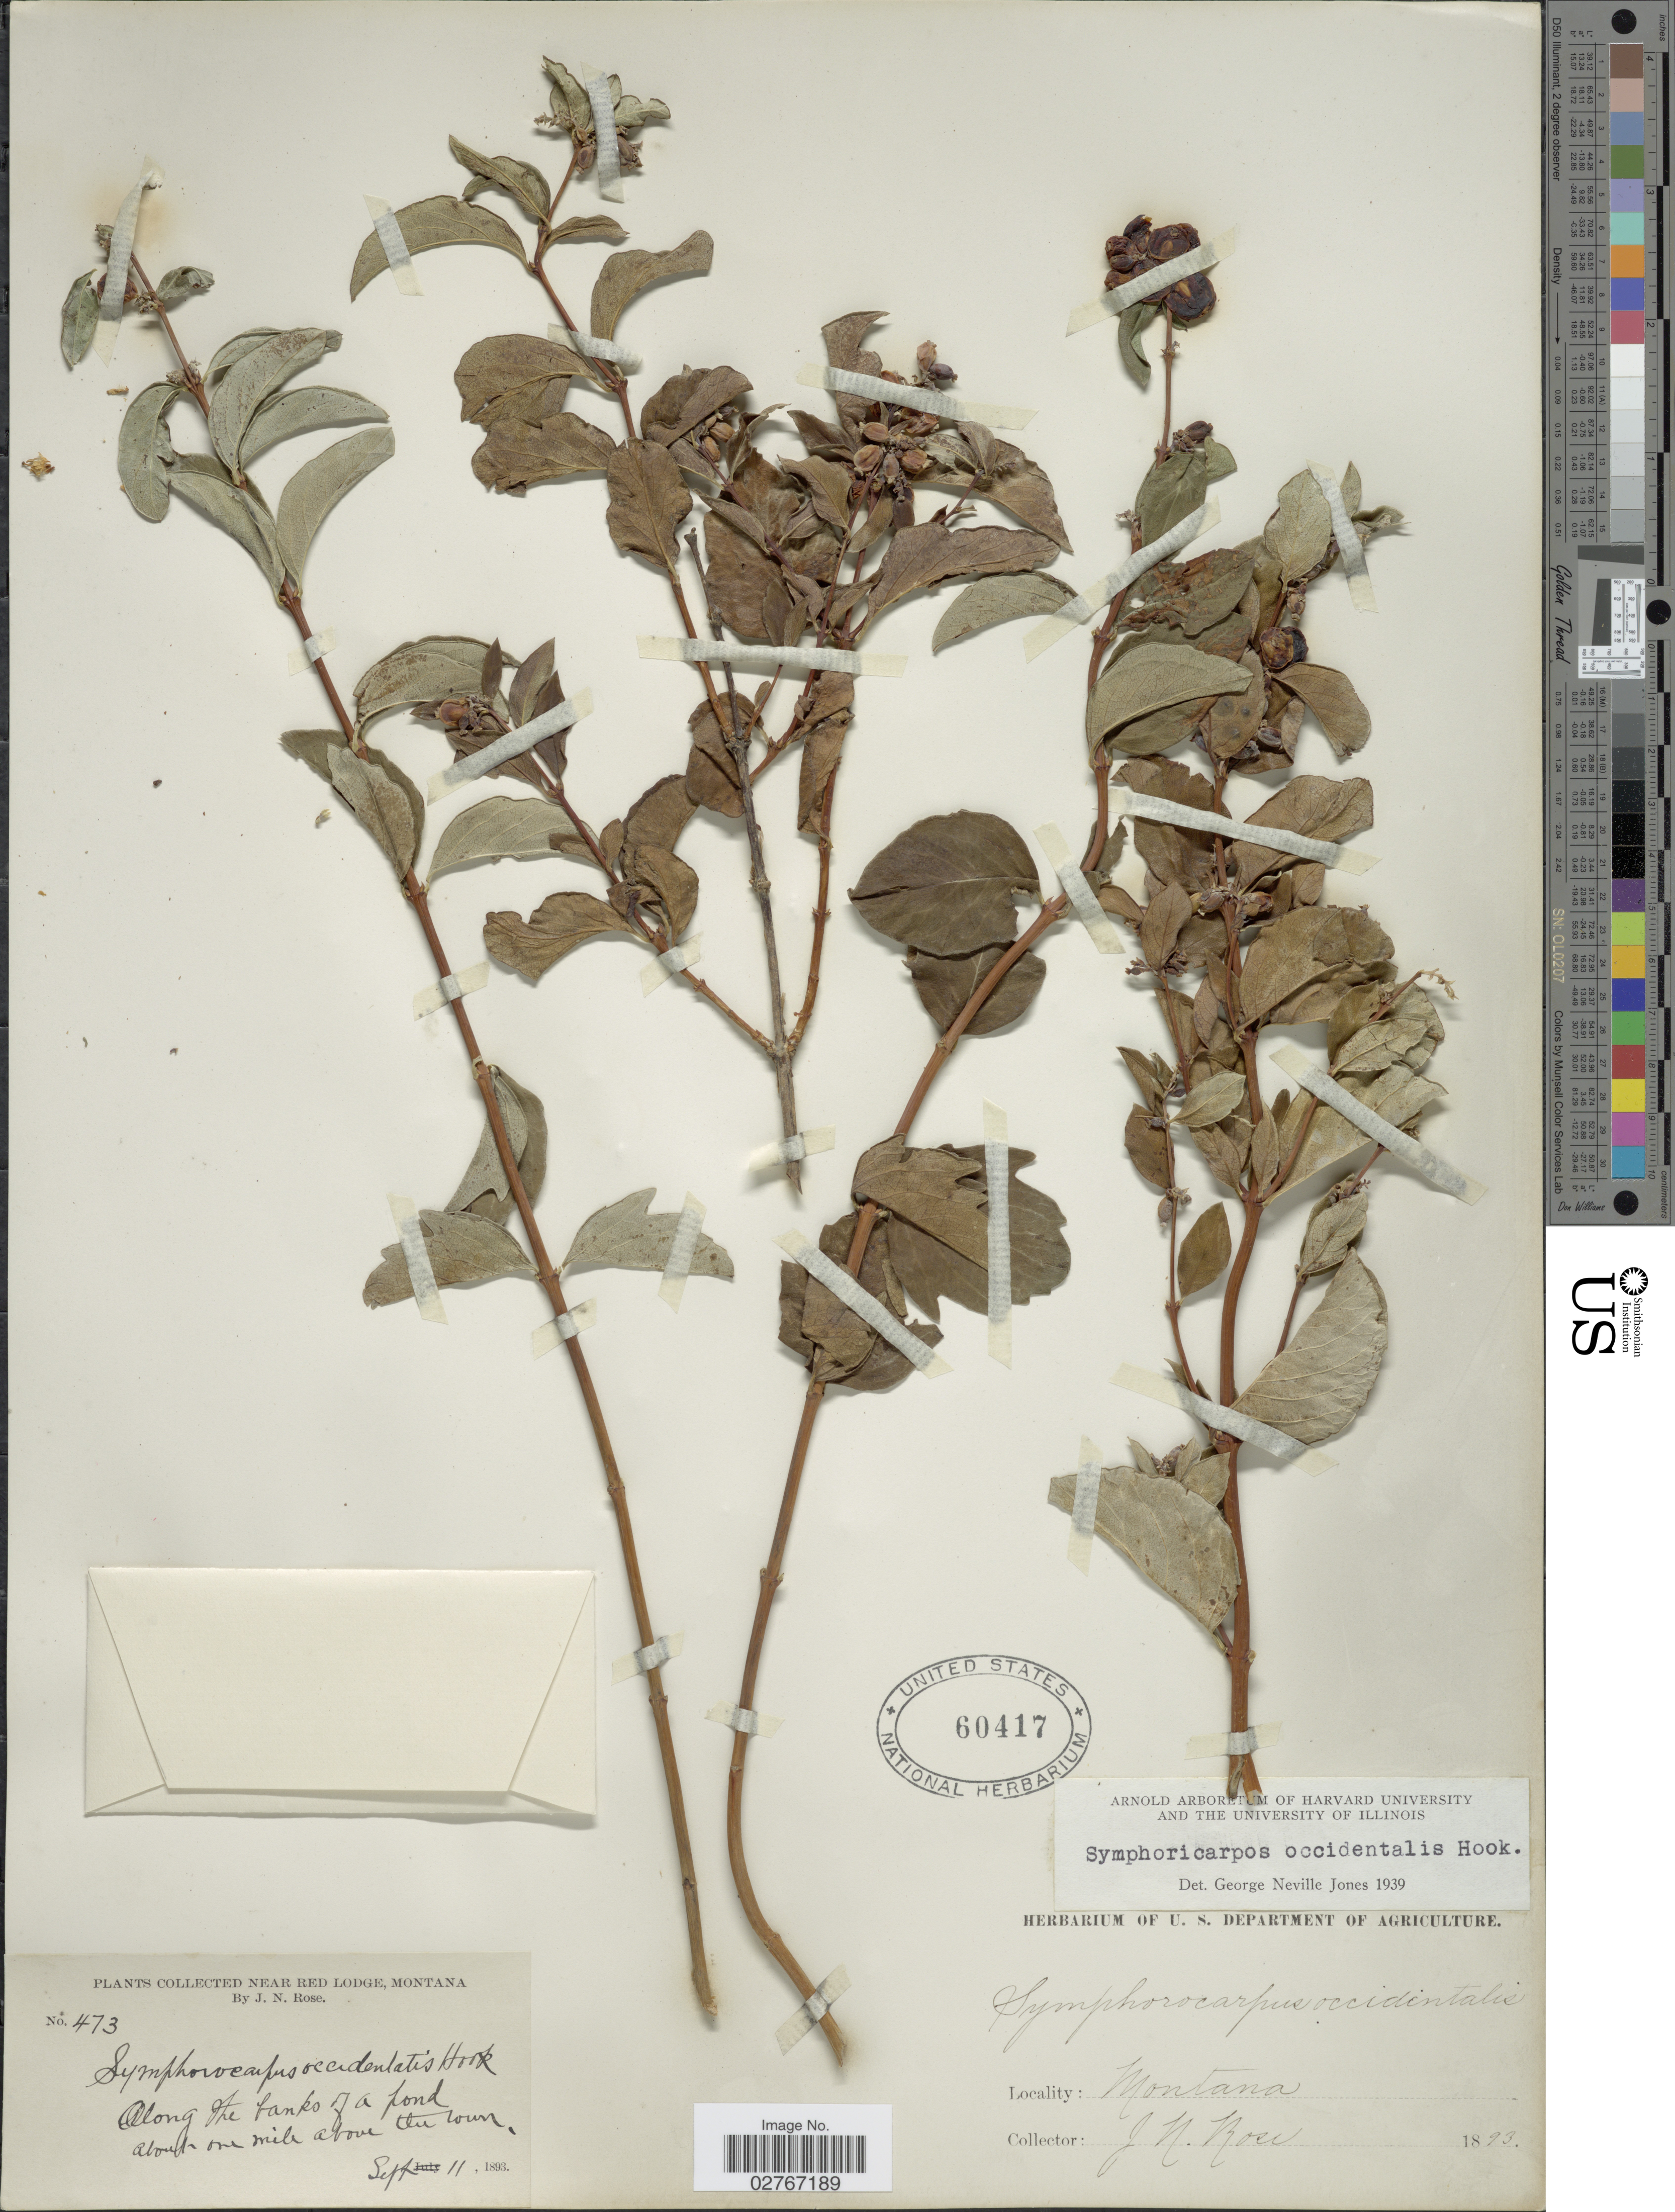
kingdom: Plantae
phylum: Tracheophyta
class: Magnoliopsida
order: Dipsacales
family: Caprifoliaceae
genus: Symphoricarpos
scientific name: Symphoricarpos occidentalis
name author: (R. Br.) Hook.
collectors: J. N. Rose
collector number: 473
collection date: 1893-09-11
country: United States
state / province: Montana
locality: Near Red Lodge, Along the banks of a pond about one mile above the town.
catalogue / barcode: US 60417